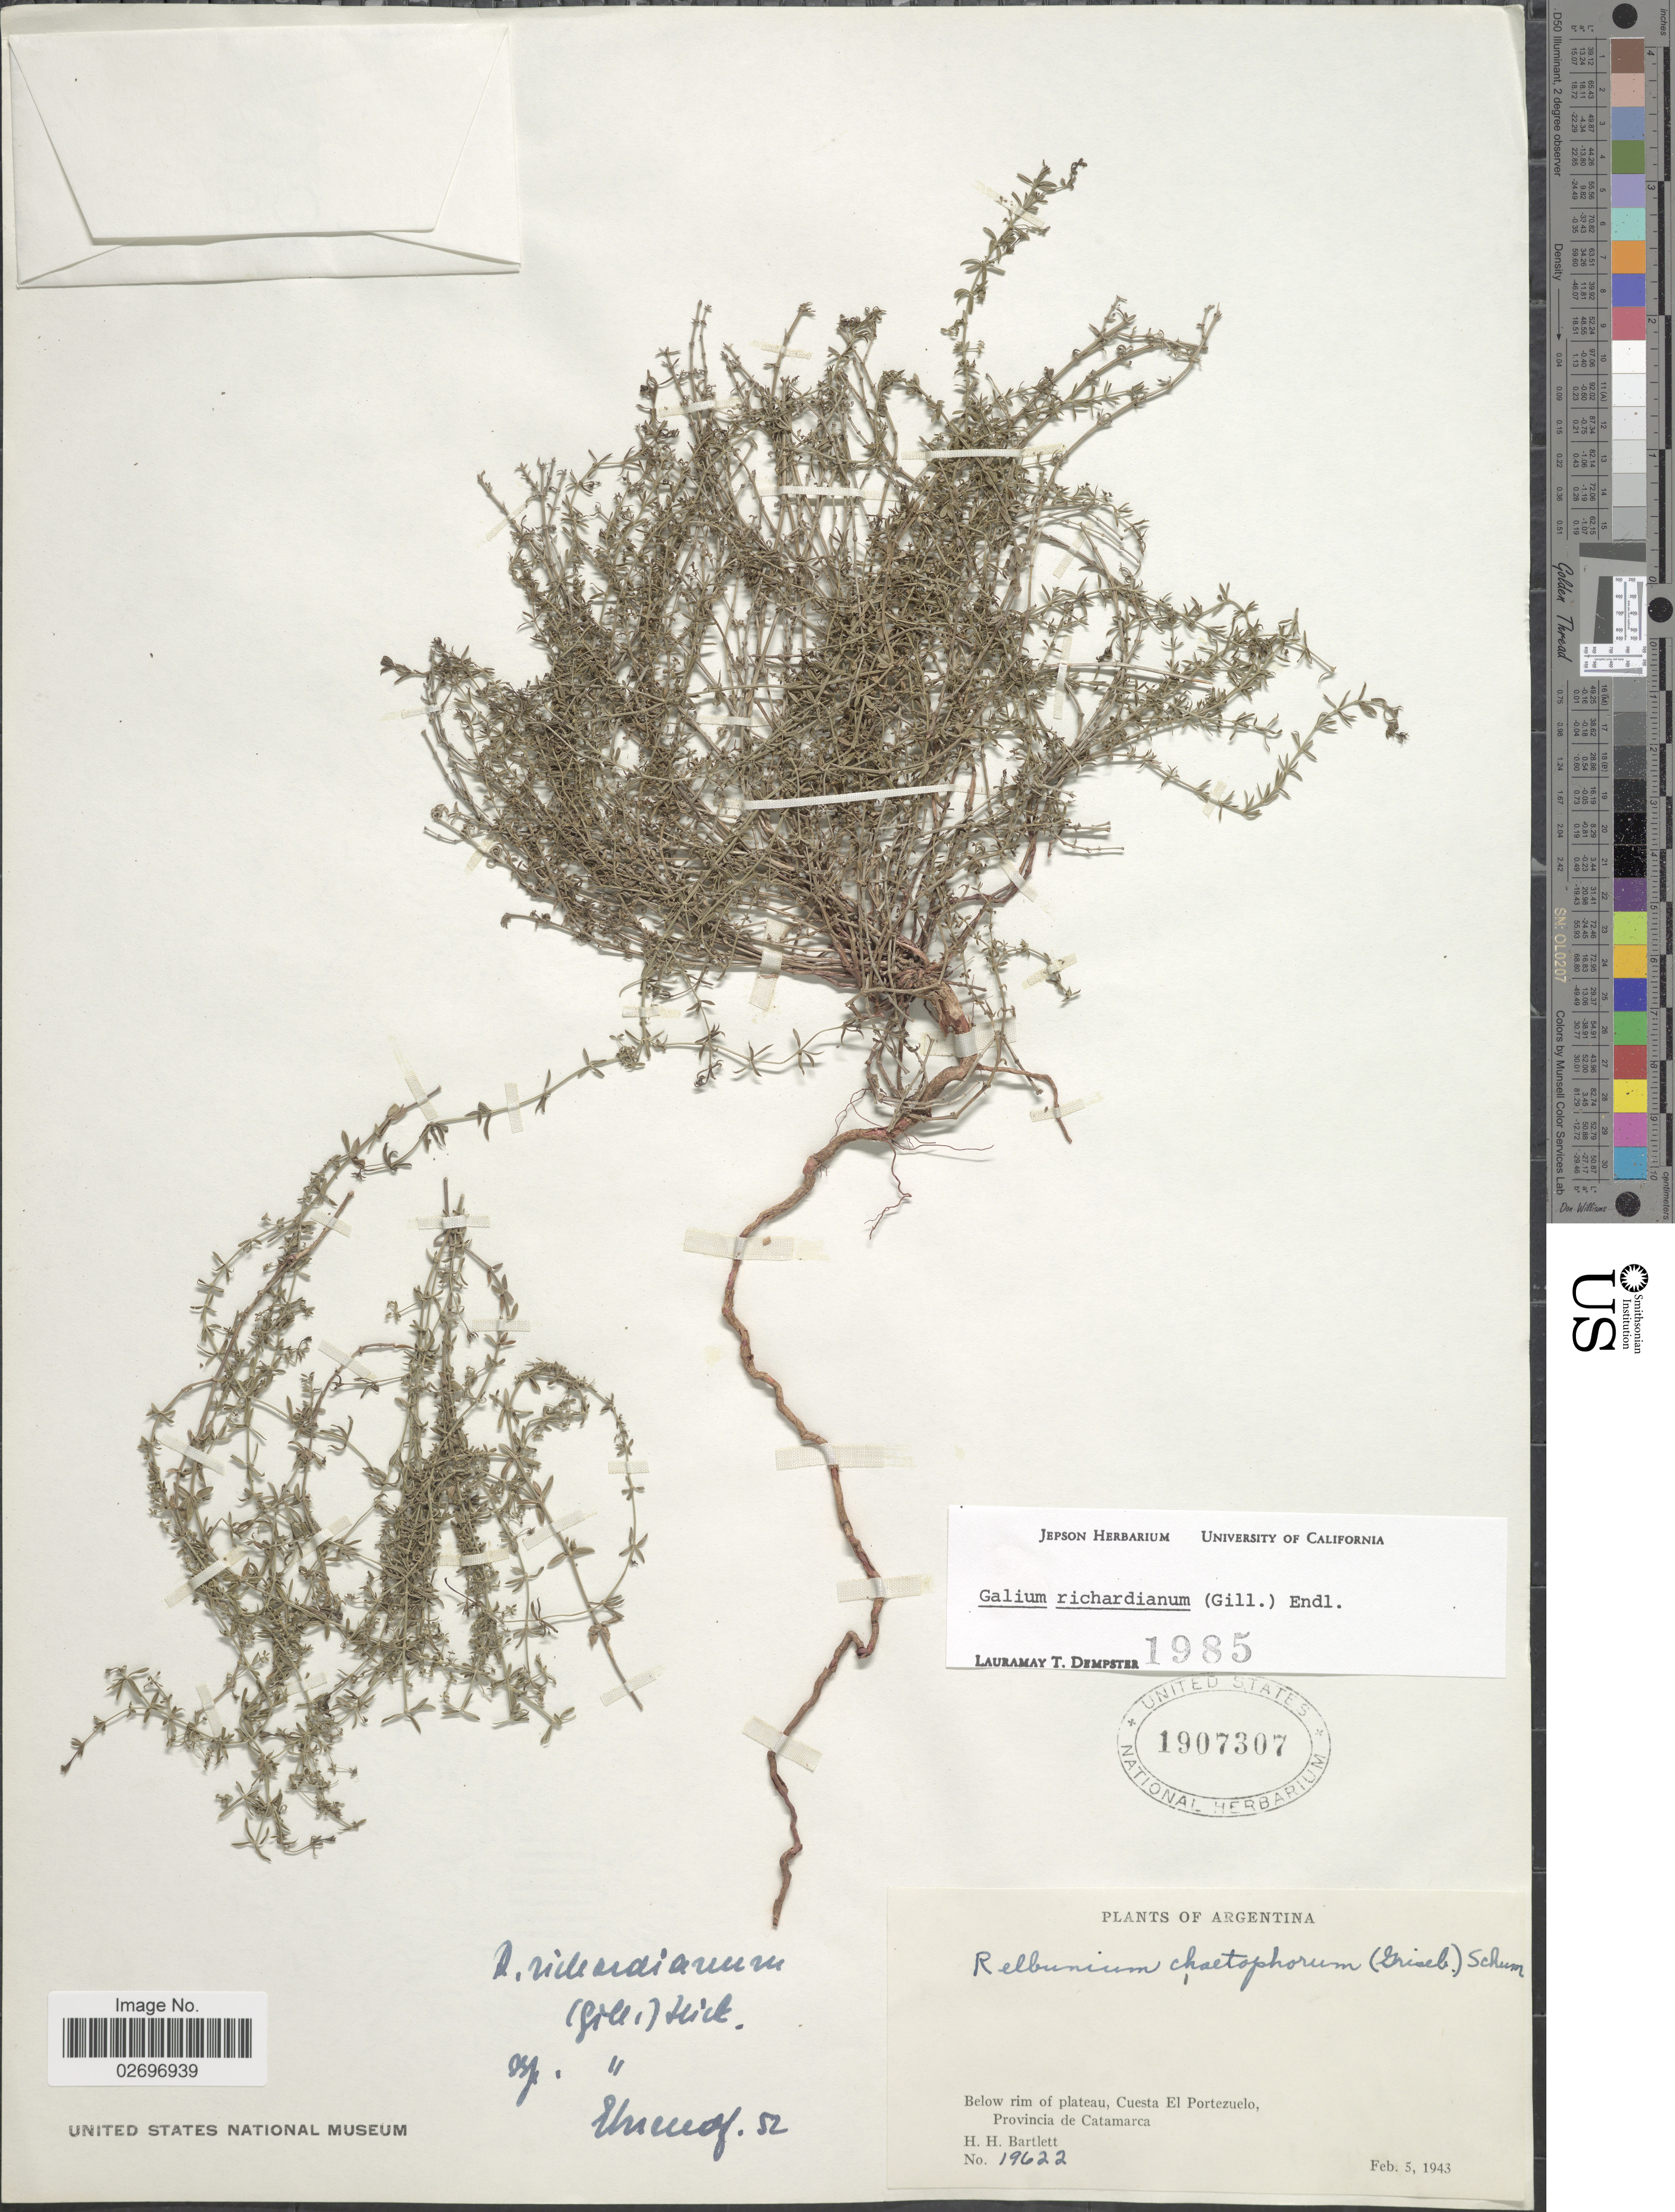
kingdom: Plantae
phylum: Tracheophyta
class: Magnoliopsida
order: Gentianales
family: Rubiaceae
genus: Galium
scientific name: Galium richardianum subsp. richardianum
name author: (Gillies ex Hook. & Arn.) Endl. ex Walp.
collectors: H. H. Bartlett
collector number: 19622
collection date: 1943-02-05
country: Argentina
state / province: Catamarca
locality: Below rim of plateay, Cuesta El Portezuelo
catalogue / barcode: US 1907307